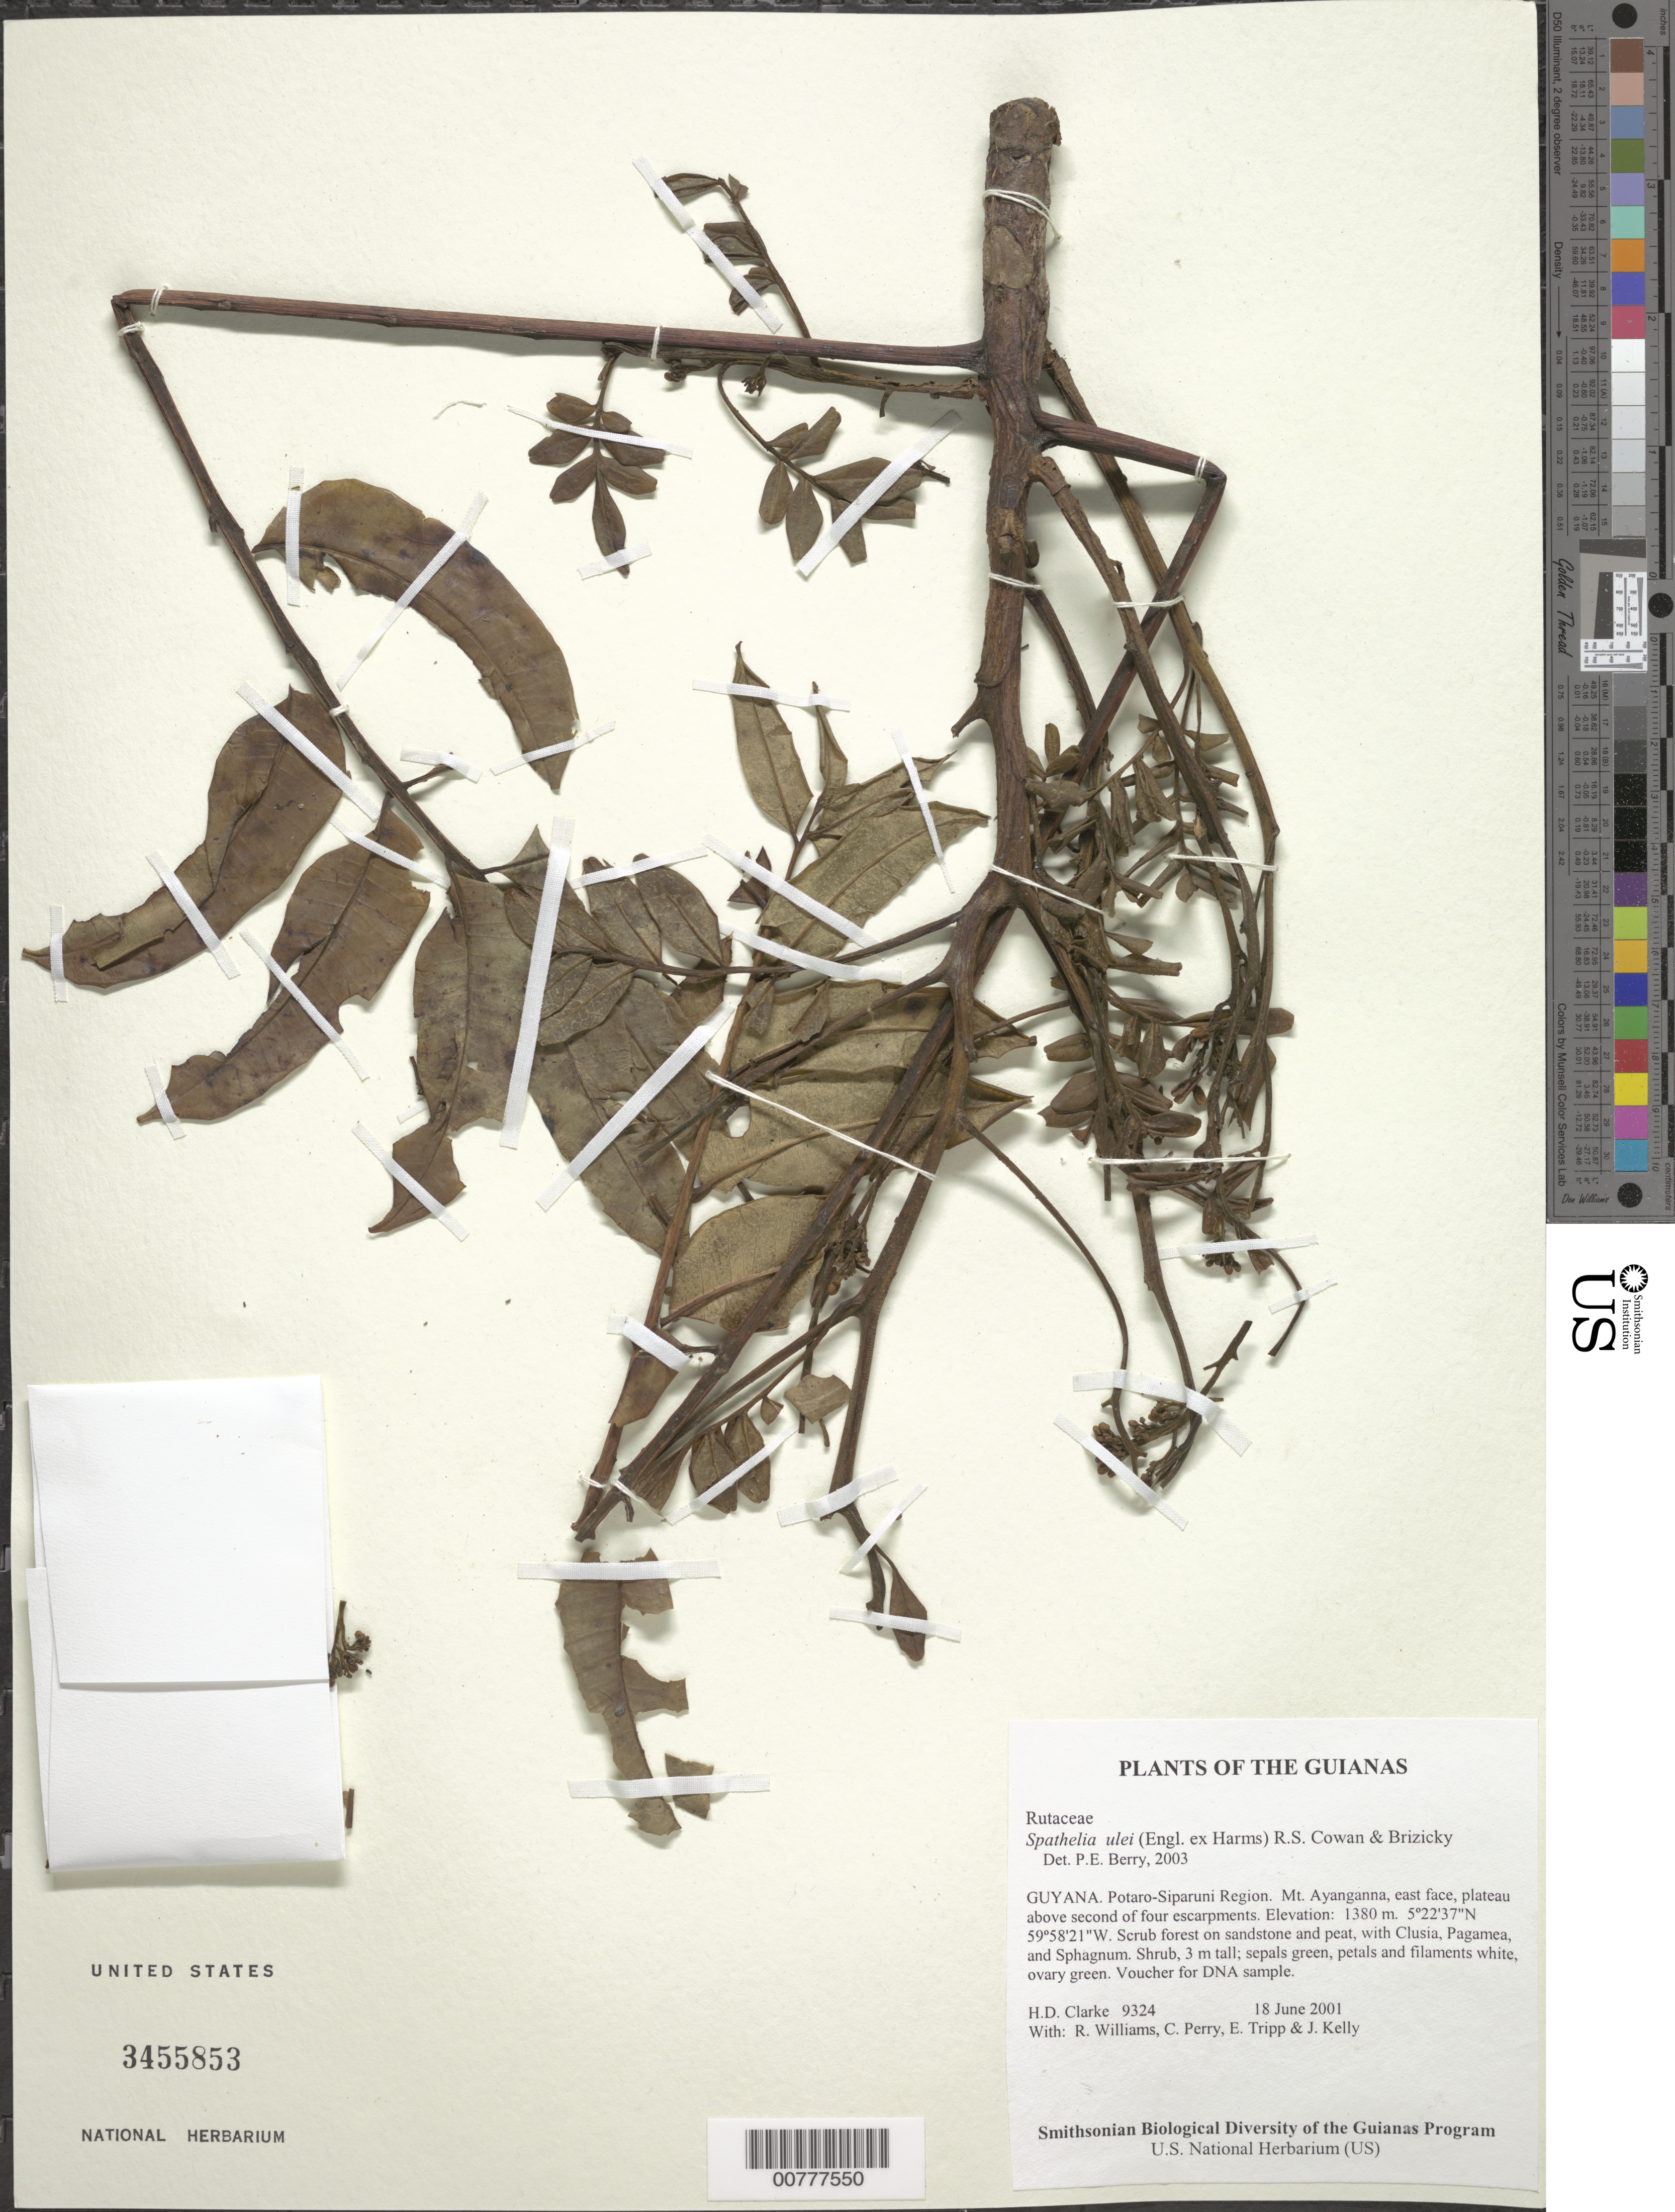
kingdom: Plantae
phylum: Tracheophyta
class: Magnoliopsida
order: Sapindales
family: Rutaceae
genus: Sohnreyia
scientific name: Sohnreyia ulei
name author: (Engl. ex Harms) Appelhans & Kessler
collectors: H. D. Clarke, R. Williams, C. Perry, E. Tripp & J. Kelly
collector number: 9324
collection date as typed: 18 June 2001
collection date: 2001-06-18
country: Guyana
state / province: Potaro-Siparuni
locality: Mt. Ayanganna, east face, plateau above second of four escarpments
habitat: Scrub forest on sandstone and peat, with Clusia, Pagamea, and Sphagnum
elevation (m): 1380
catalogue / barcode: US 3455853